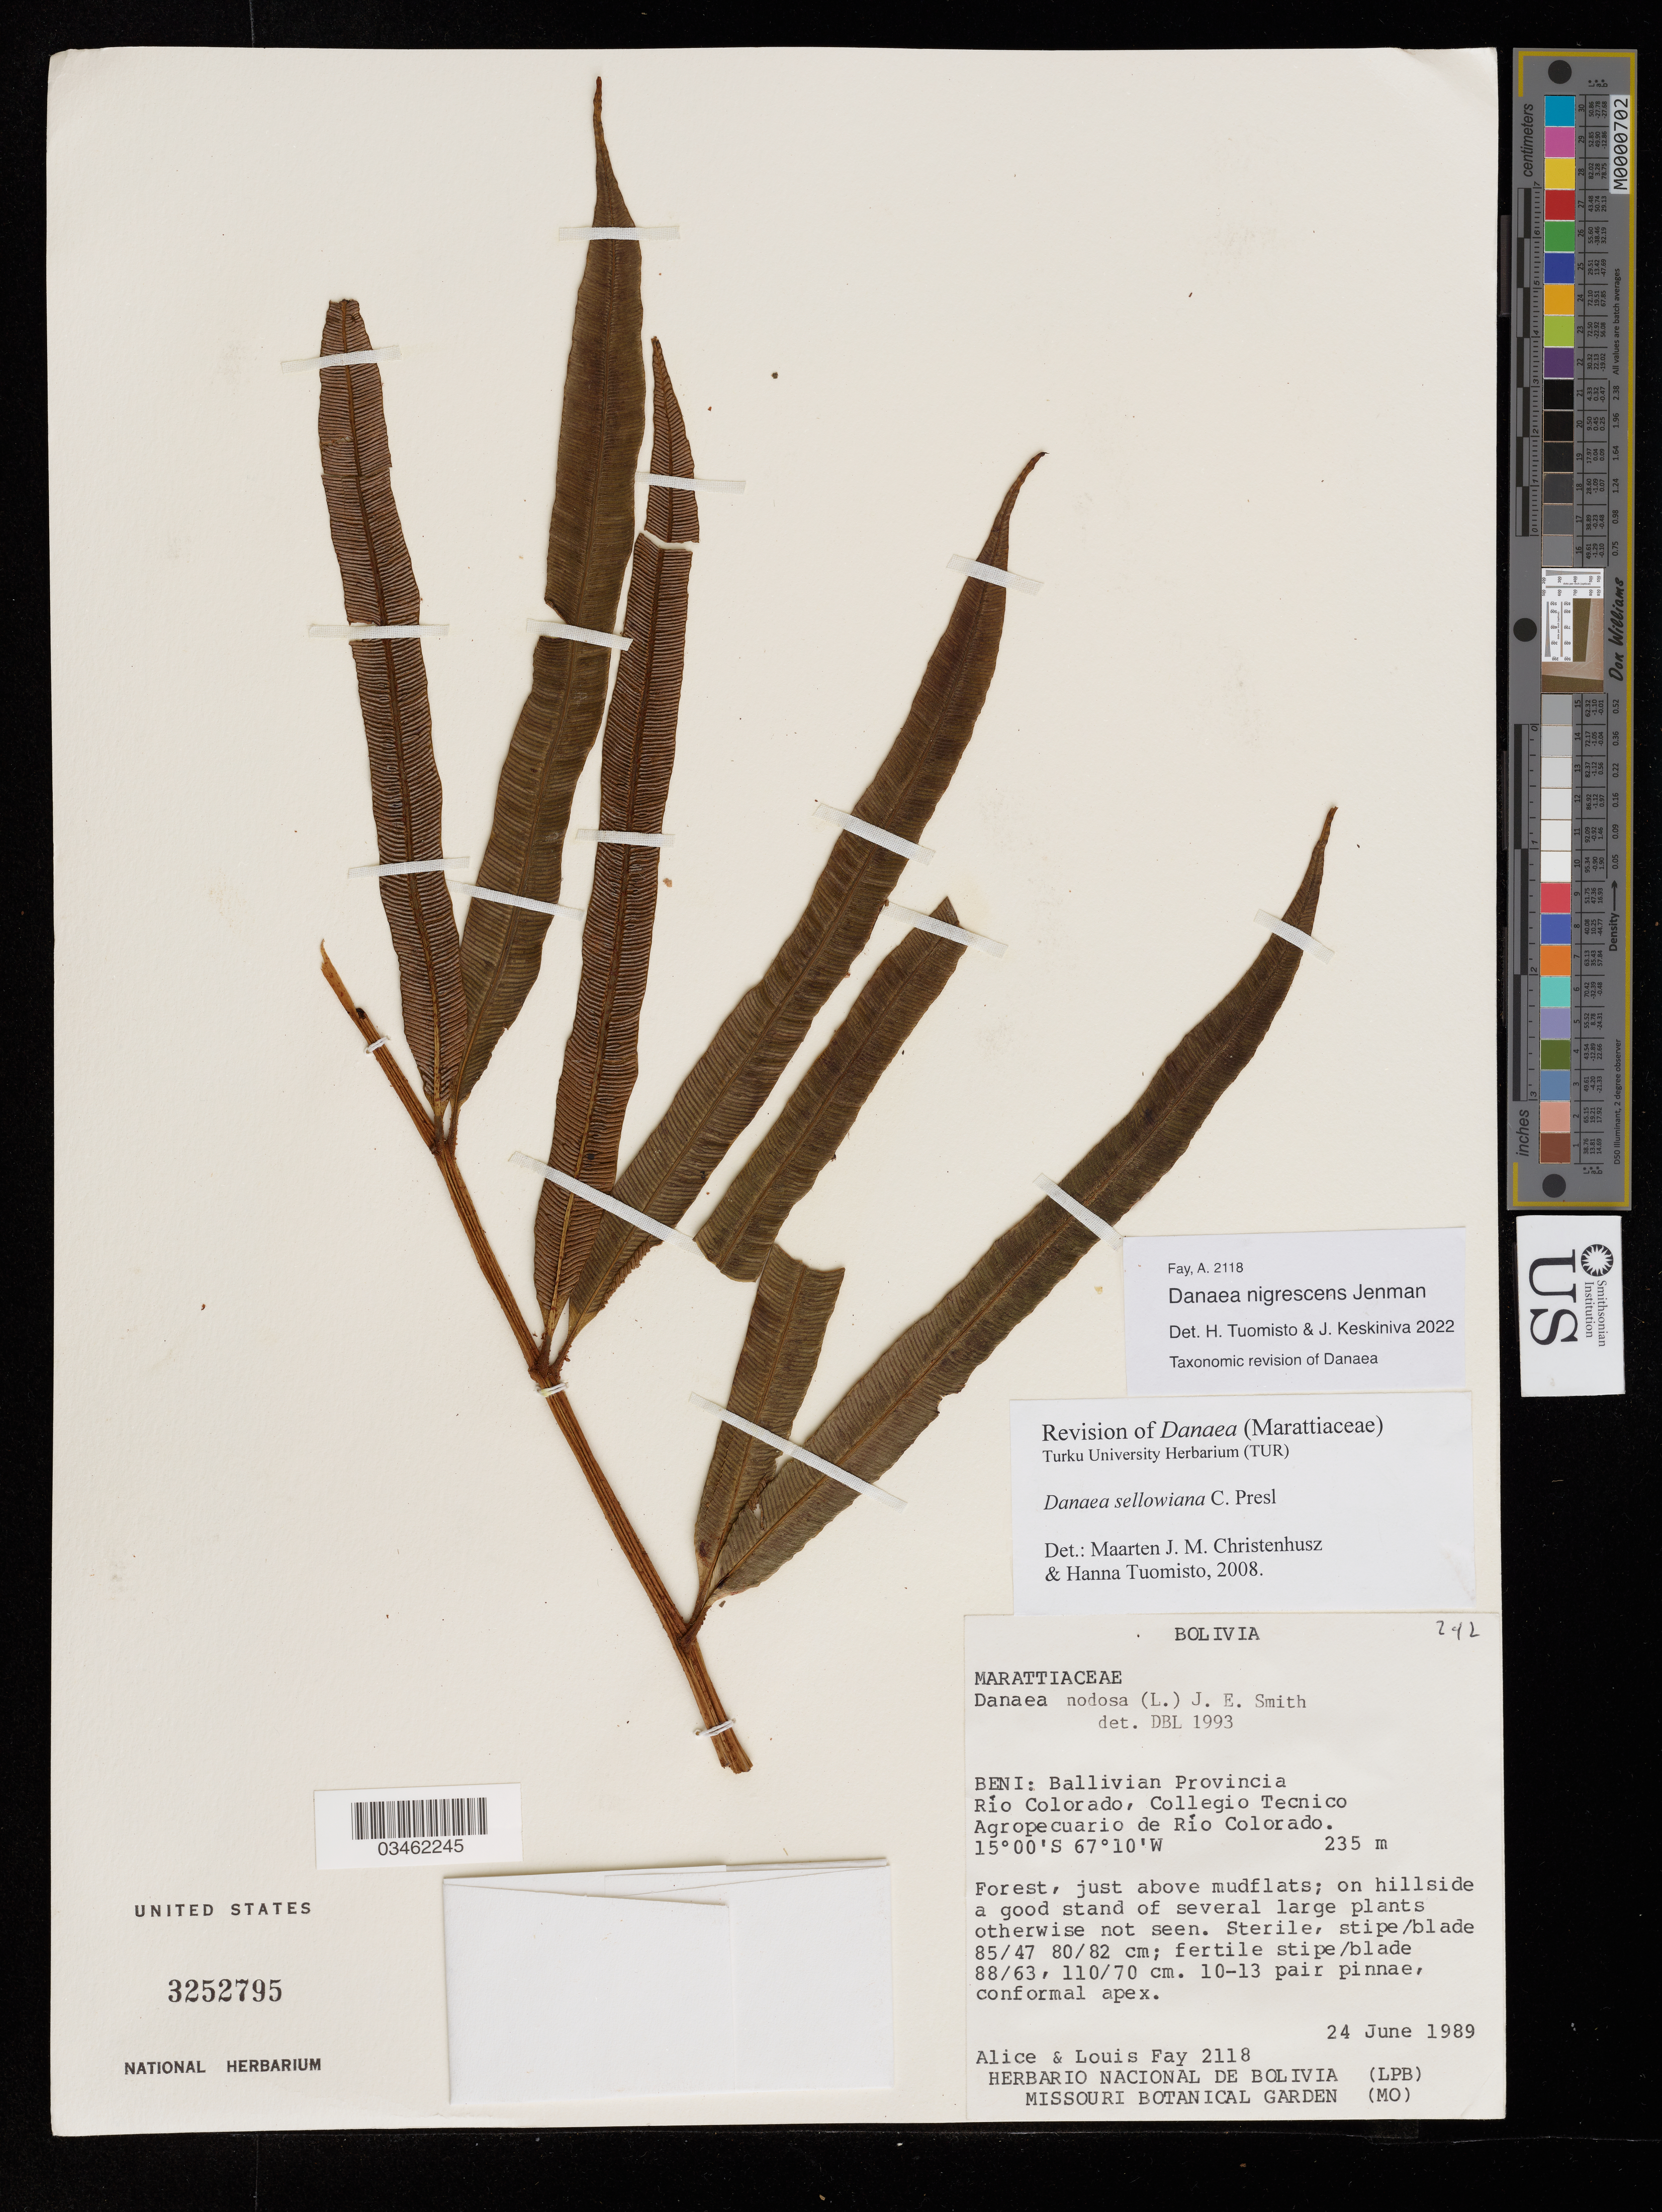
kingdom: Plantae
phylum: Tracheophyta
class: Polypodiopsida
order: Marattiales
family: Marattiaceae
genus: Danaea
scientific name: Danaea nigrescens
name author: Jenman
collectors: A. Fay & L. Fay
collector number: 2118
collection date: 1989-06-24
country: Bolivia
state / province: Beni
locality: Ballivian Provincia. Río Colorado, Collegio Tecnico Agropecuario de Río Colorado.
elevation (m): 235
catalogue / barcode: US 3252795